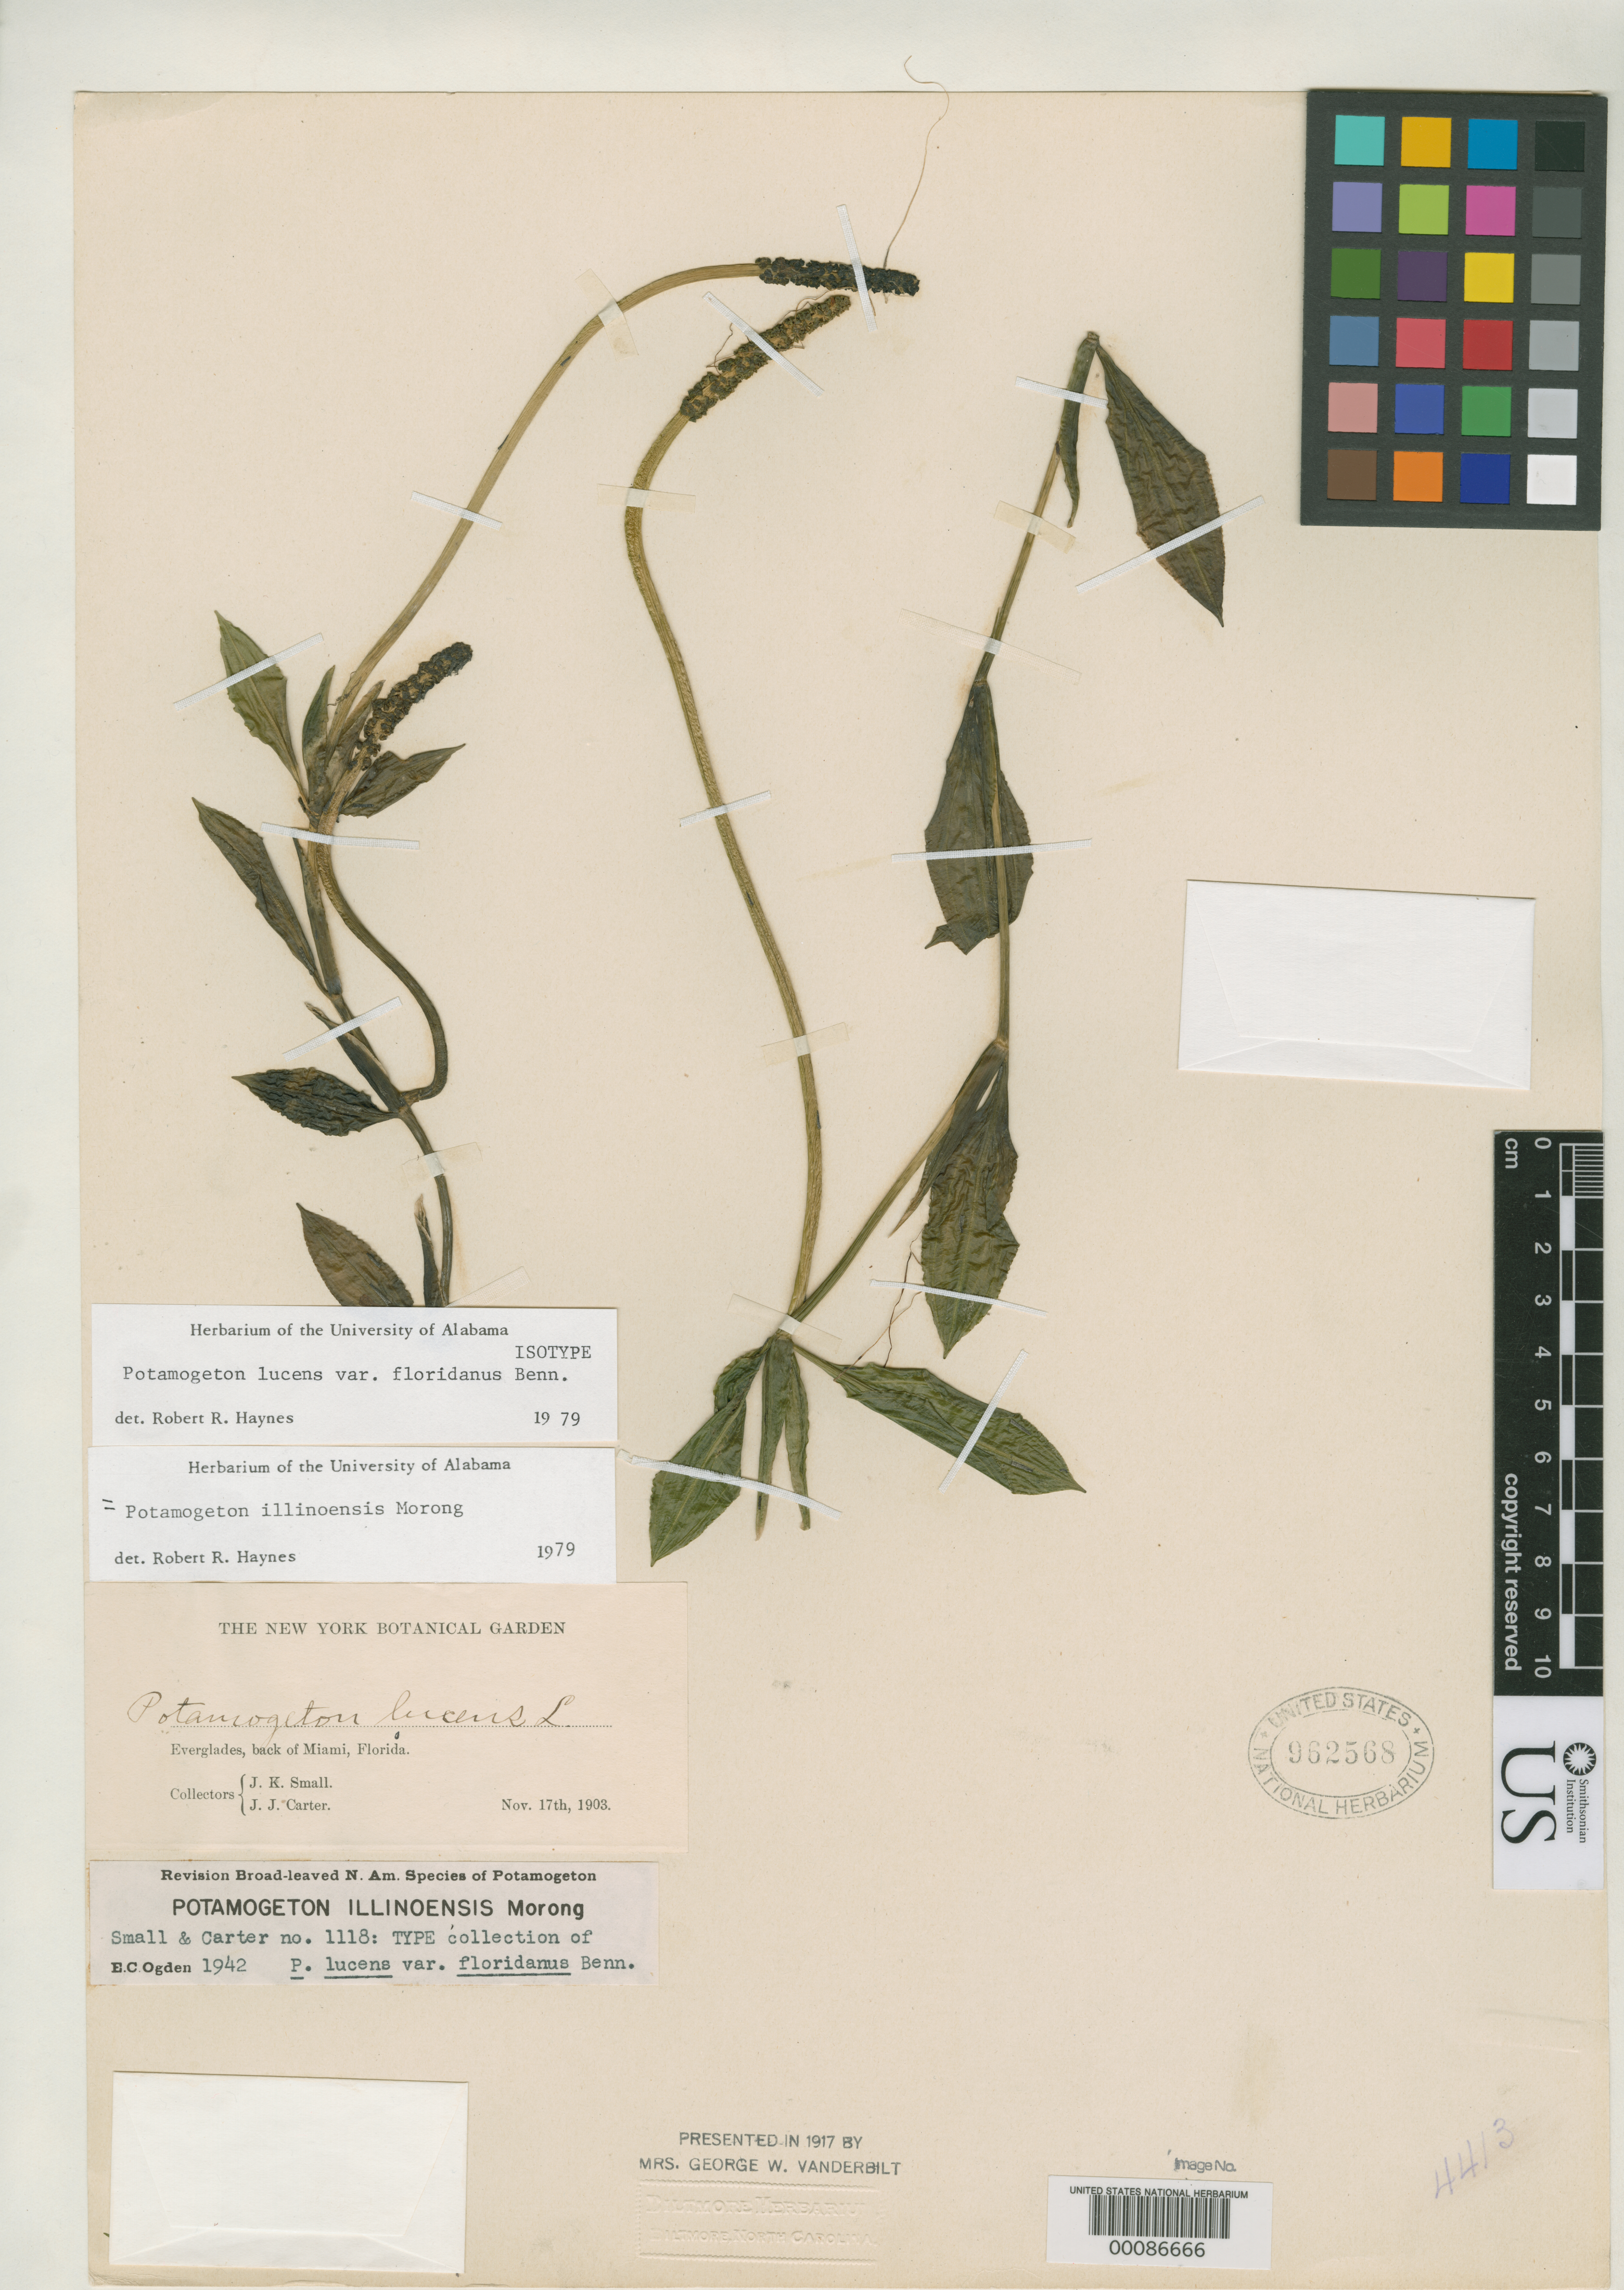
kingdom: Plantae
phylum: Tracheophyta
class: Liliopsida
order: Alismatales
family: Potamogetonaceae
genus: Potamogeton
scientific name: Potamogeton lucens var. floridanus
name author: A.W. Benn. in Engl.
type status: Type Fragment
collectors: J. K. Small & J. J. Carter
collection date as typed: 17 Nov 1903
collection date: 1903-11-17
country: United States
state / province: Florida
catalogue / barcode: US 962568